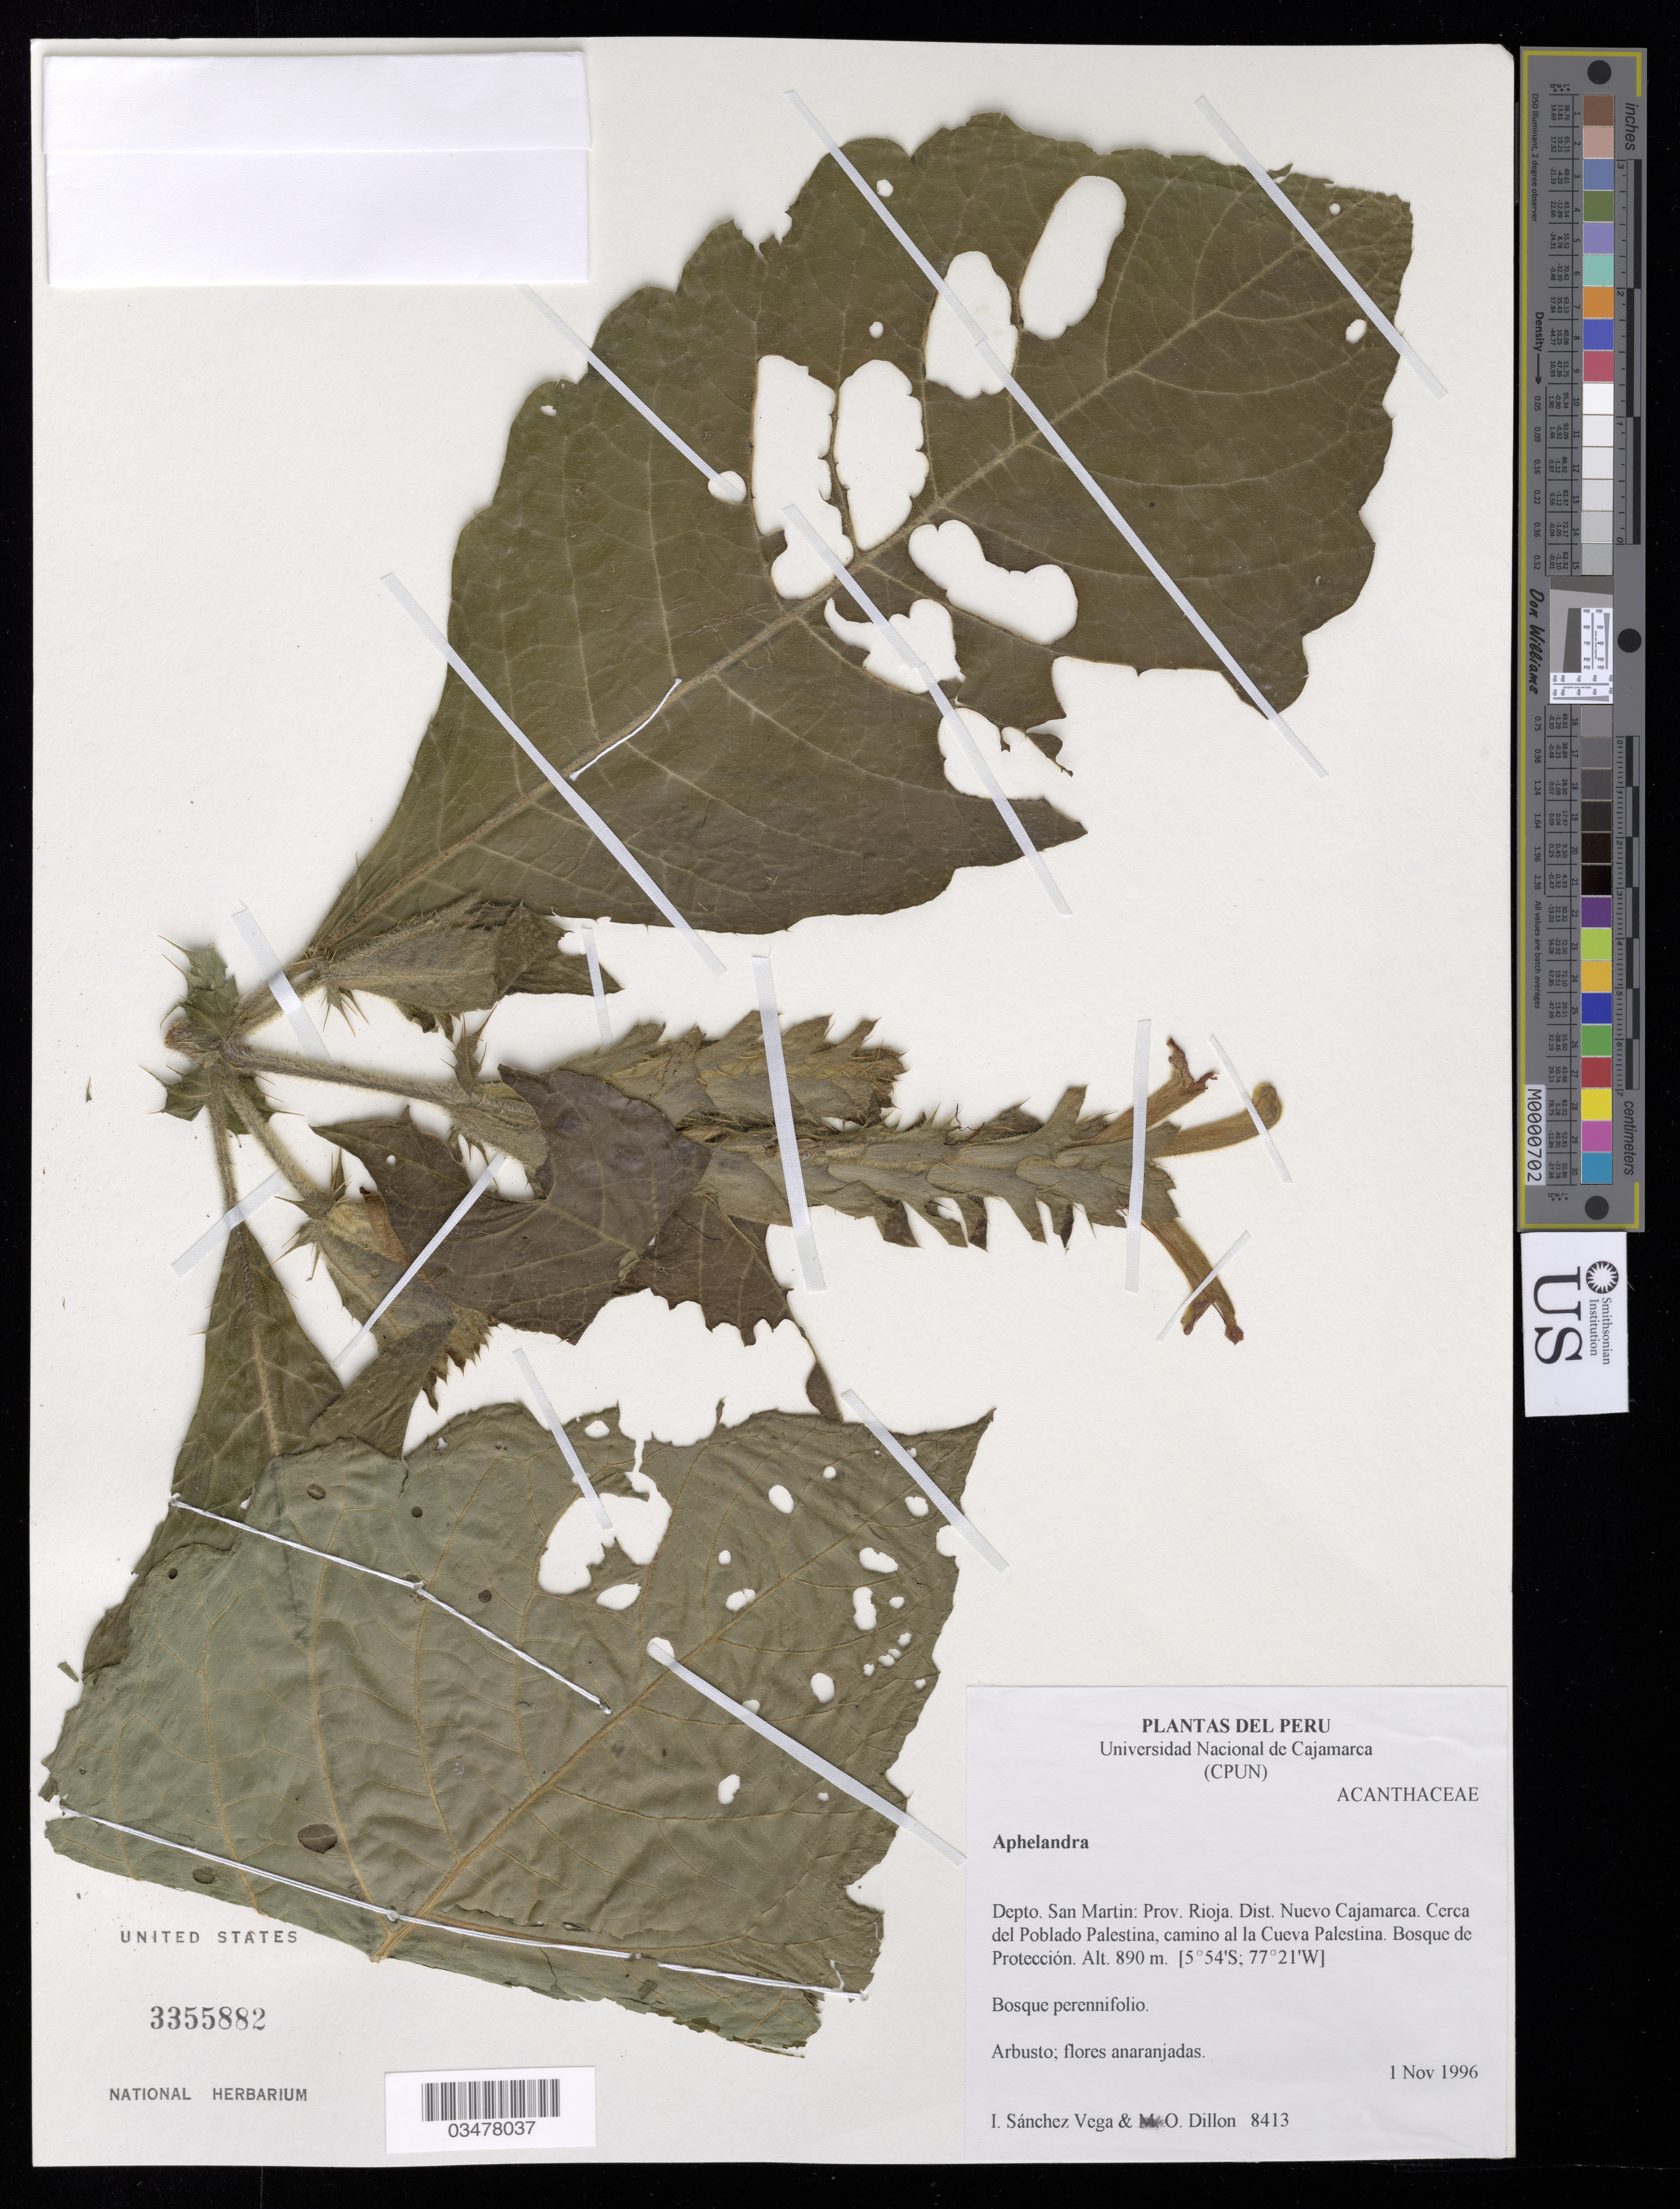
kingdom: Plantae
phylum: Tracheophyta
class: Magnoliopsida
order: Lamiales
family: Acanthaceae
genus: Aphelandra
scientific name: Aphelandra sp.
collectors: I. M. Sánchez Vega & M. O. Dillon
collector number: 8413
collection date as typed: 01 Nov 1996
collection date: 1996-11-01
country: Peru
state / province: San Martín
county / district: Rioja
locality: Distr. Nuevo Cajamarca, cerca del Poblado Palestina, camino al la Cueva Palestina. Bosque de Protección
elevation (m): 890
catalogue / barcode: US 3355882